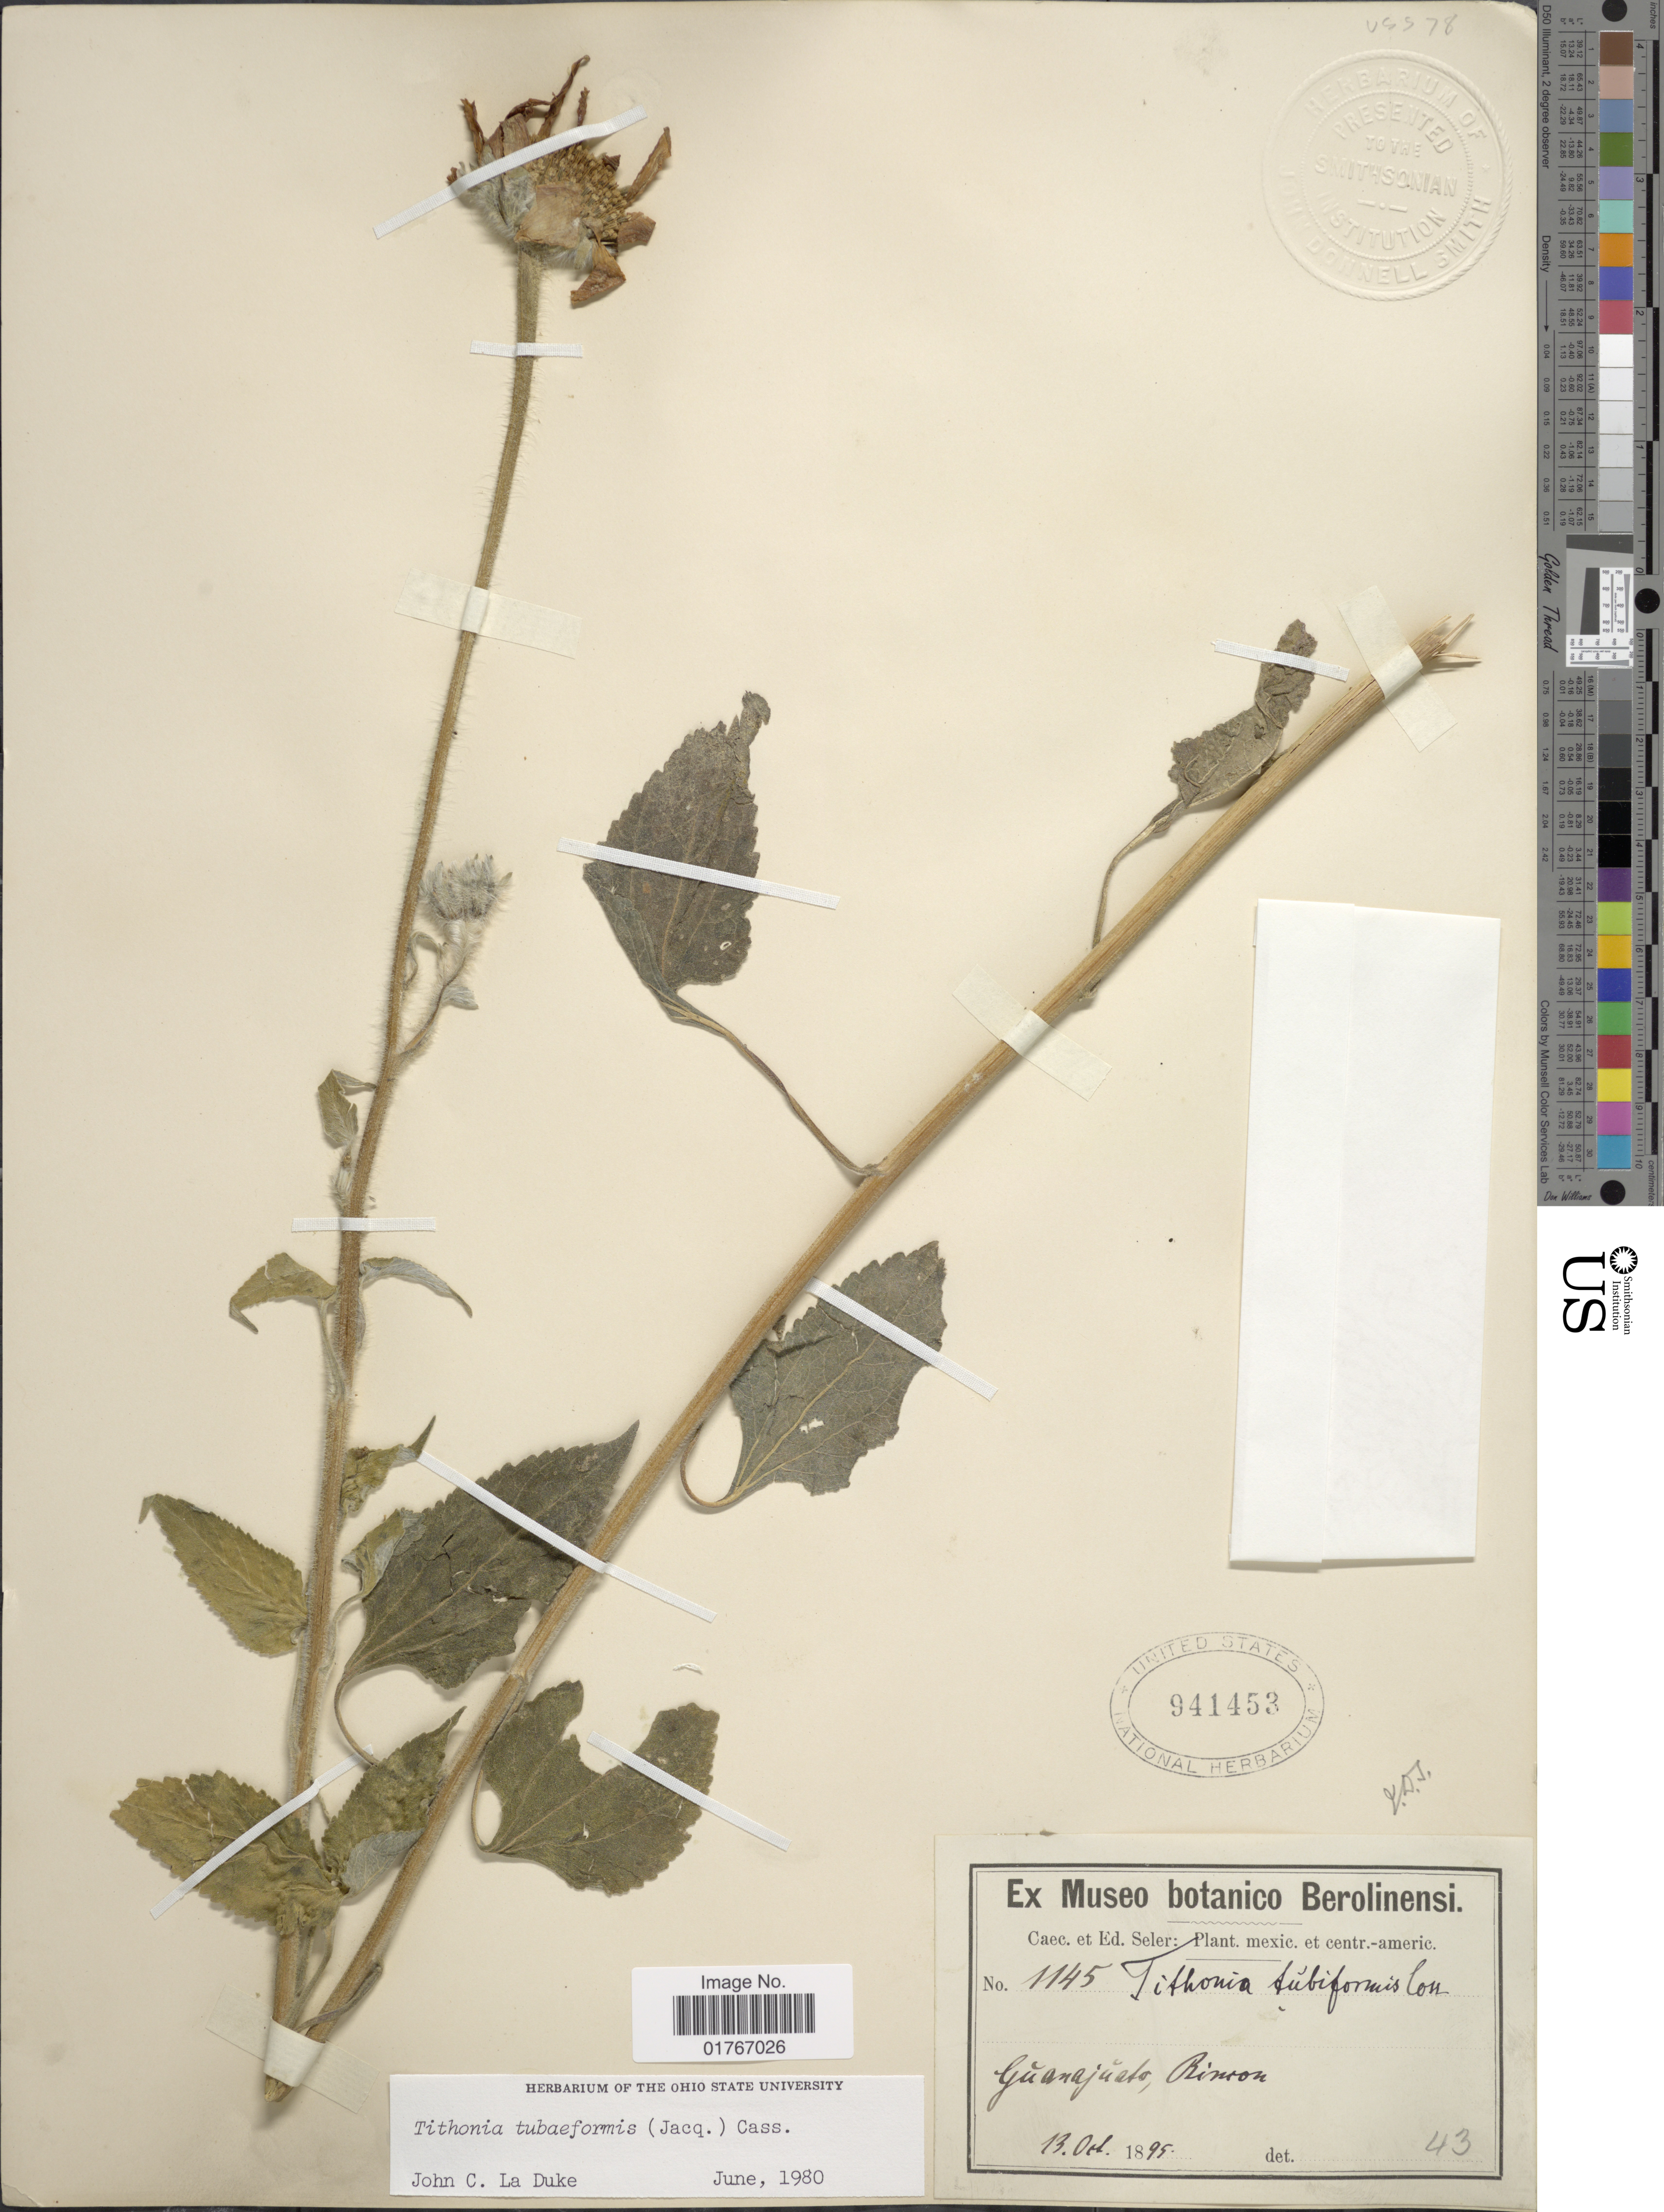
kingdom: Plantae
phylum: Tracheophyta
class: Magnoliopsida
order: Asterales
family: Asteraceae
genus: Tithonia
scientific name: Tithonia tubaeformis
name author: (Jacq.) Cass.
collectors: ex Caec. et Ed Seler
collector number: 1145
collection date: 1895-10-13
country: Mexico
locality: Guanajuato, Rincon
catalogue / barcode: US 941453